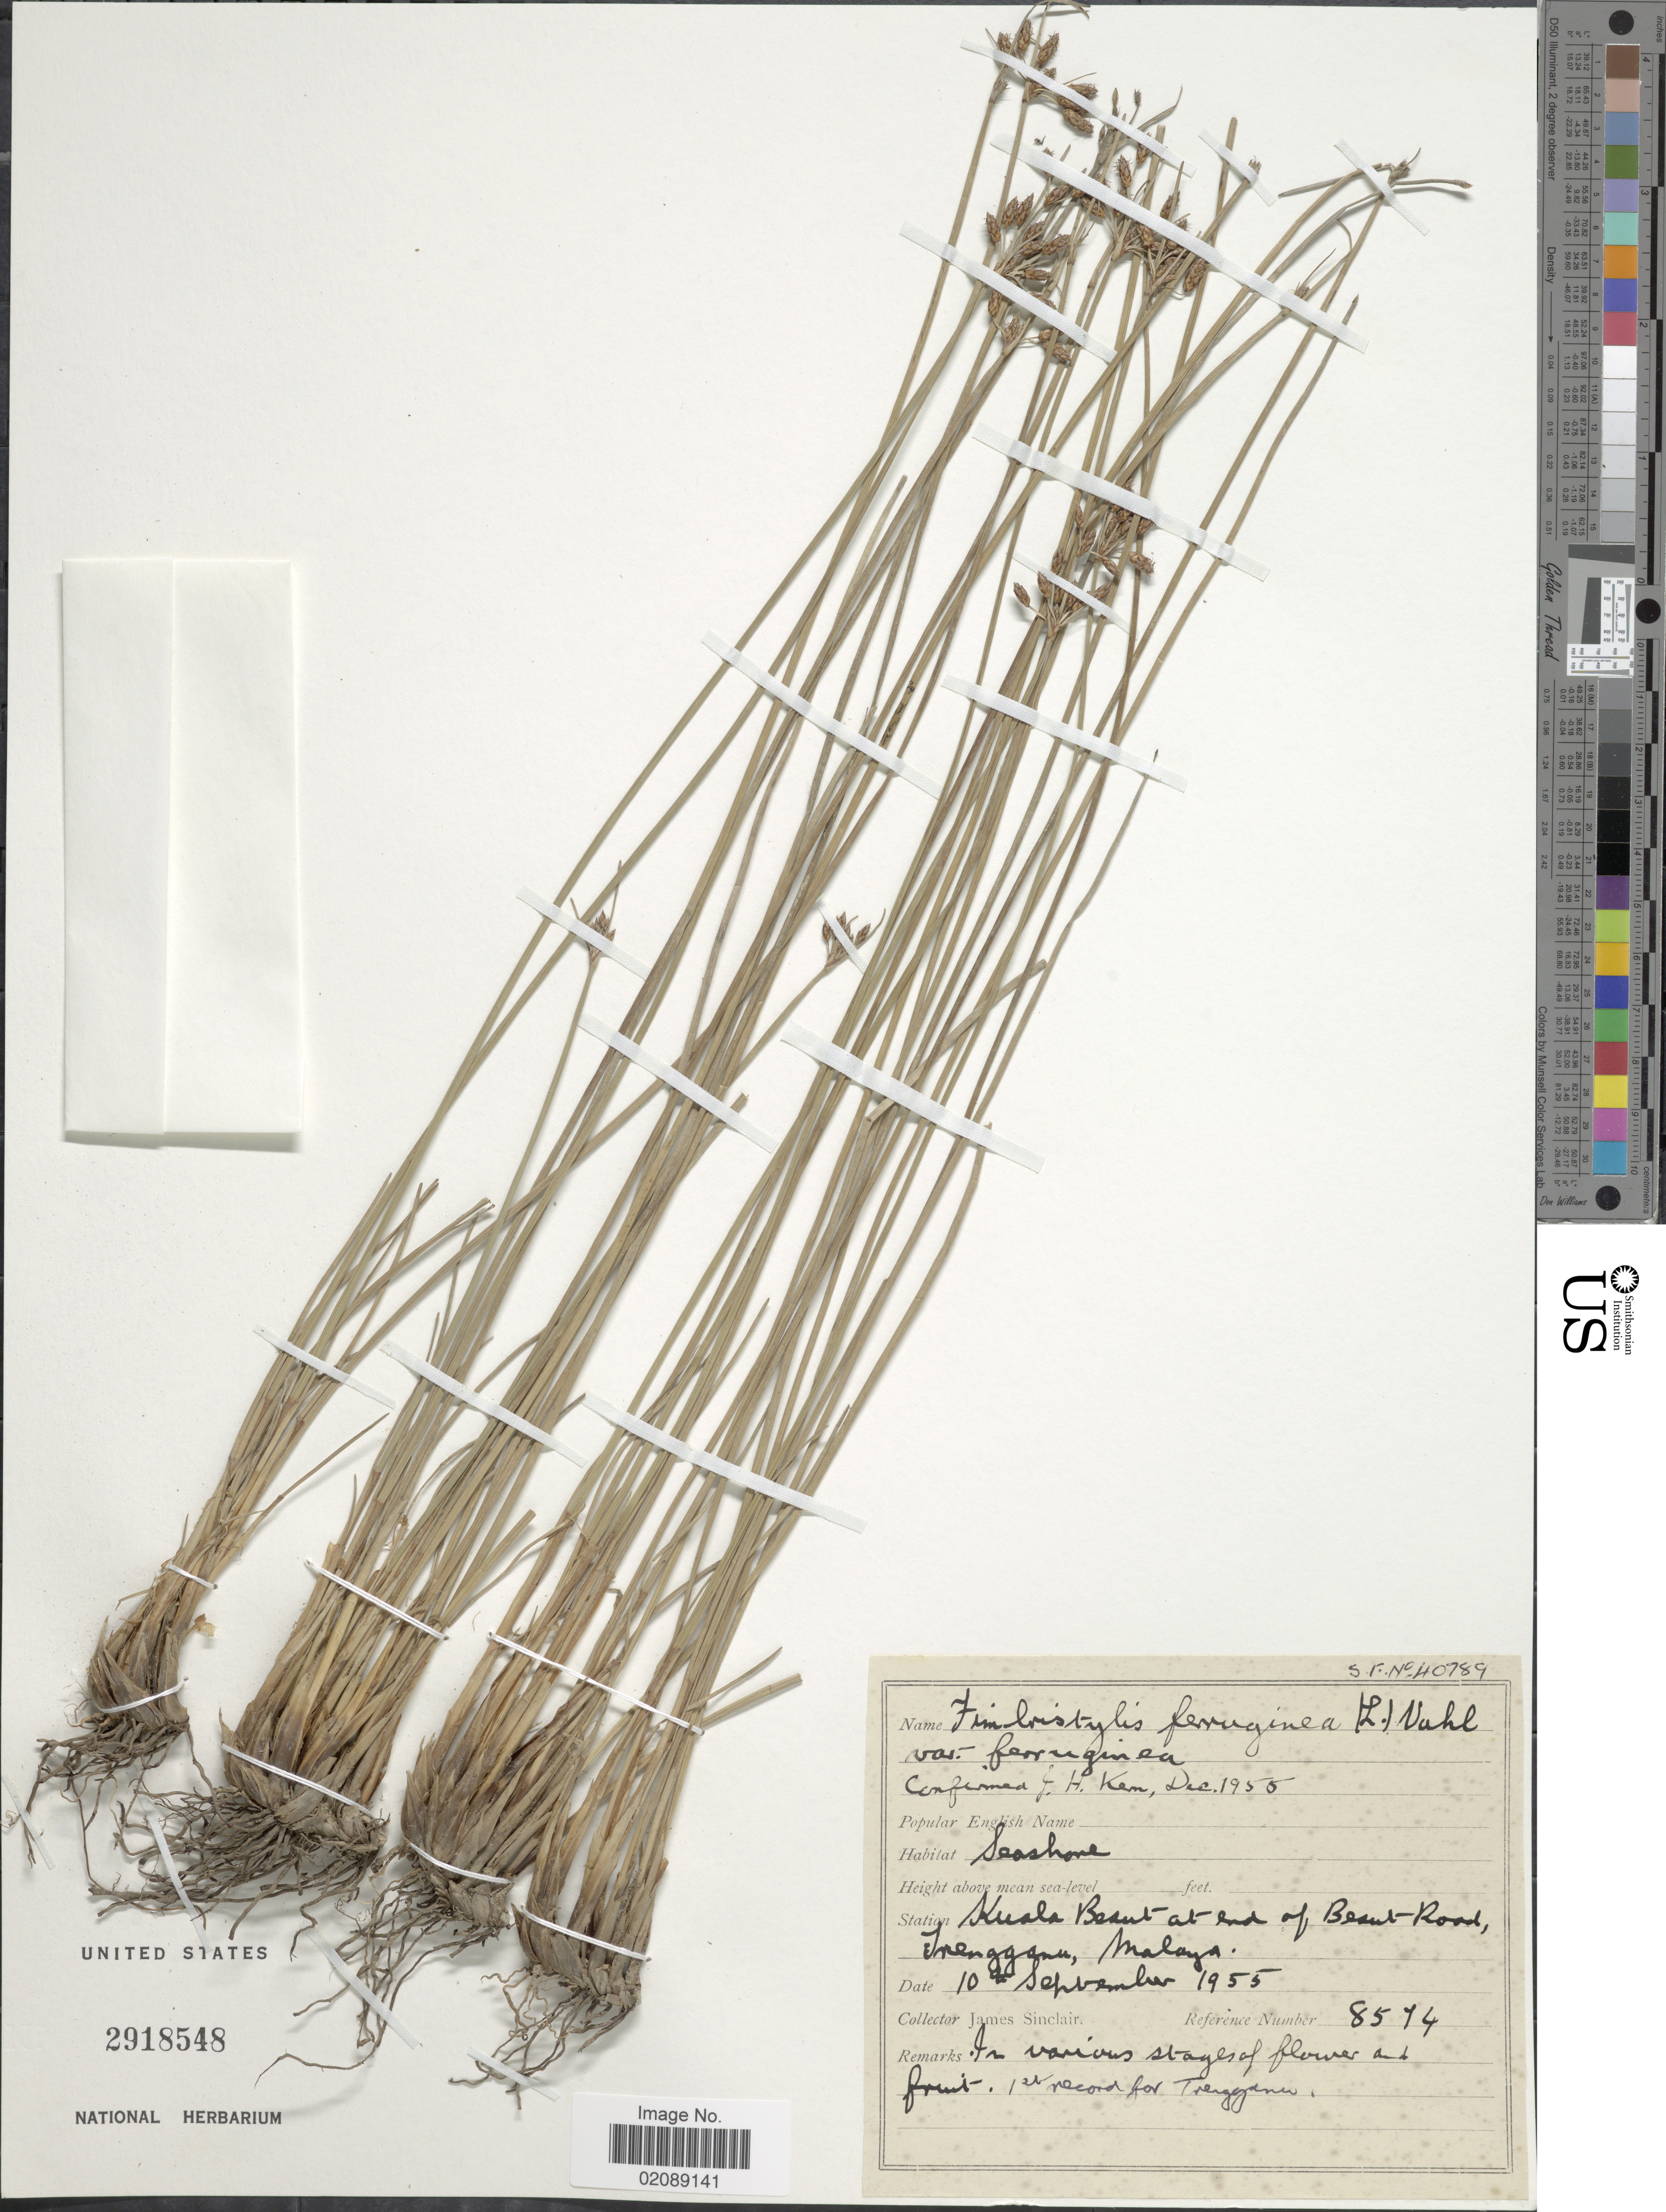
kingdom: Plantae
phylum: Tracheophyta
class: Liliopsida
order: Poales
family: Cyperaceae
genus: Fimbristylis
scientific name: Fimbristylis ferruginea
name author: (L.) Vahl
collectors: J. Sinclair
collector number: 8574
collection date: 1955-09-10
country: Malaysia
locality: Kuala Basut at end of Besut-Road, Trengganu, Malaya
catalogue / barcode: US 2918548